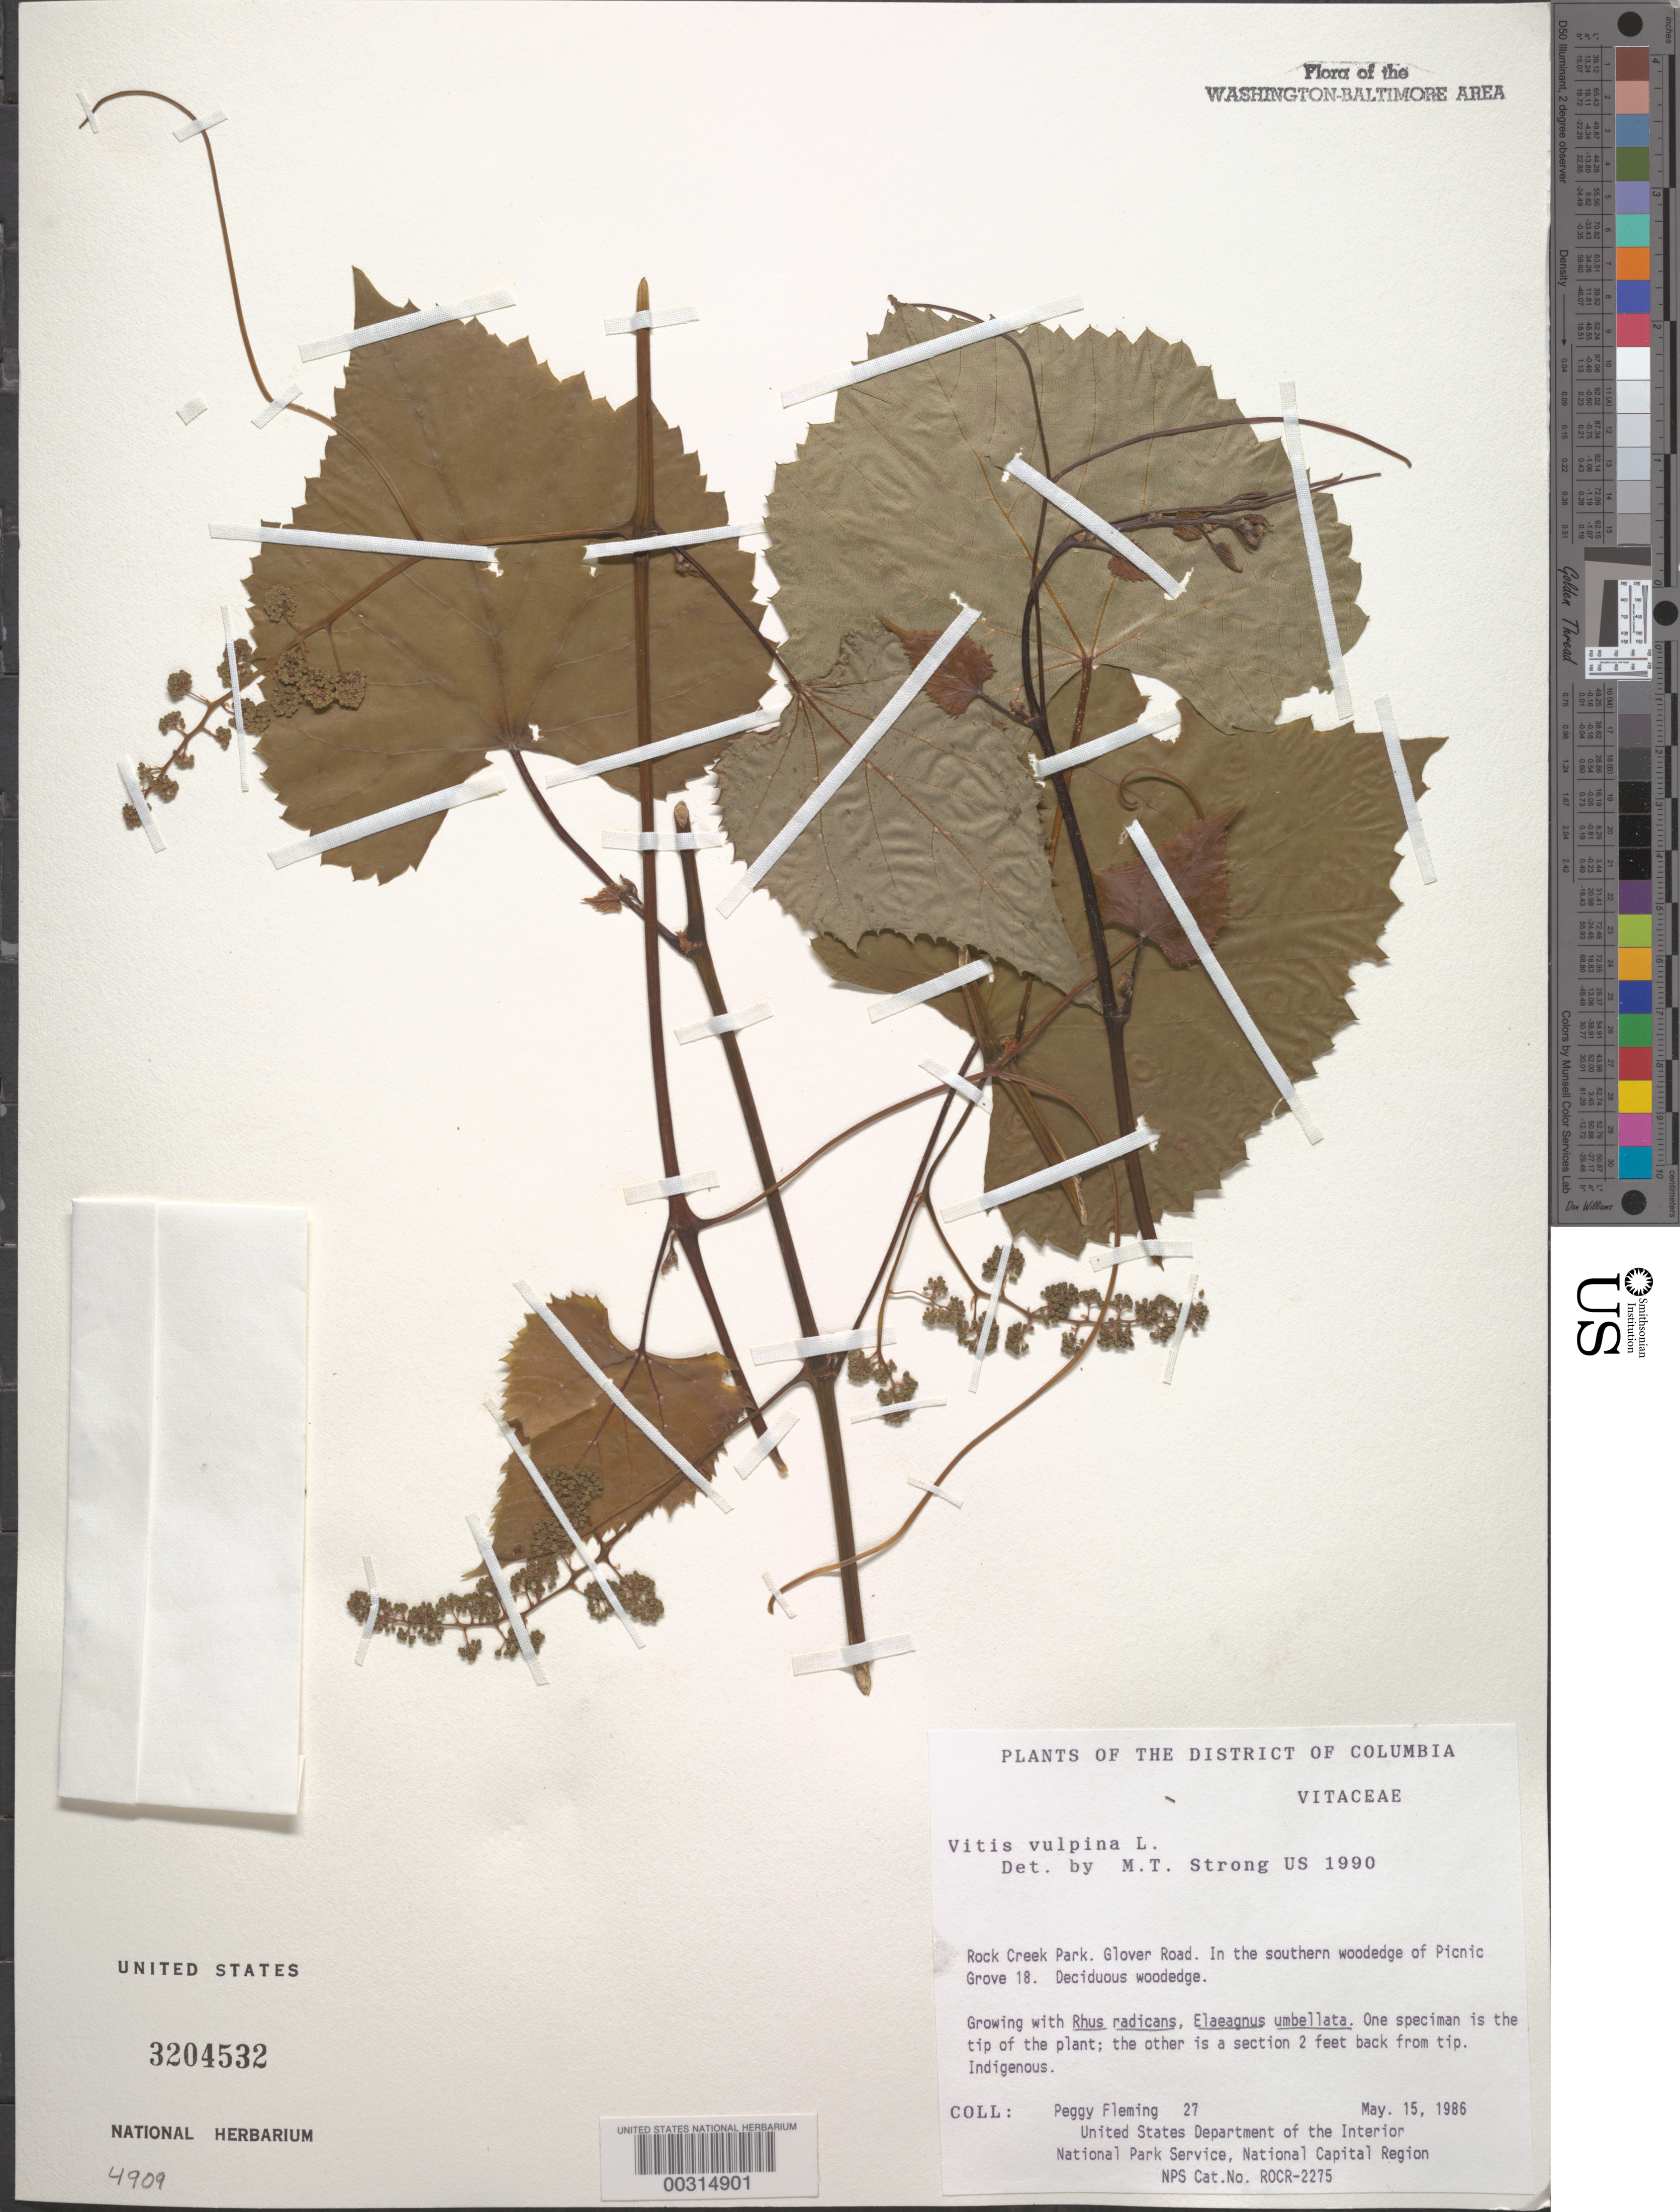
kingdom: Plantae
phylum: Tracheophyta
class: Magnoliopsida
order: Vitales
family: Vitaceae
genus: Vitis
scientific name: Vitis vulpina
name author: L.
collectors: P. Fleming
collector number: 27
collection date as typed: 15 May 1986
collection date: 1986-05-15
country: United States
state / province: District of Columbia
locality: Rock Creek Park, Glover Road, southern woodedge of Picnic Grove 18 Rock Creek Park and vicinity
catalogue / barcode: US 3204532